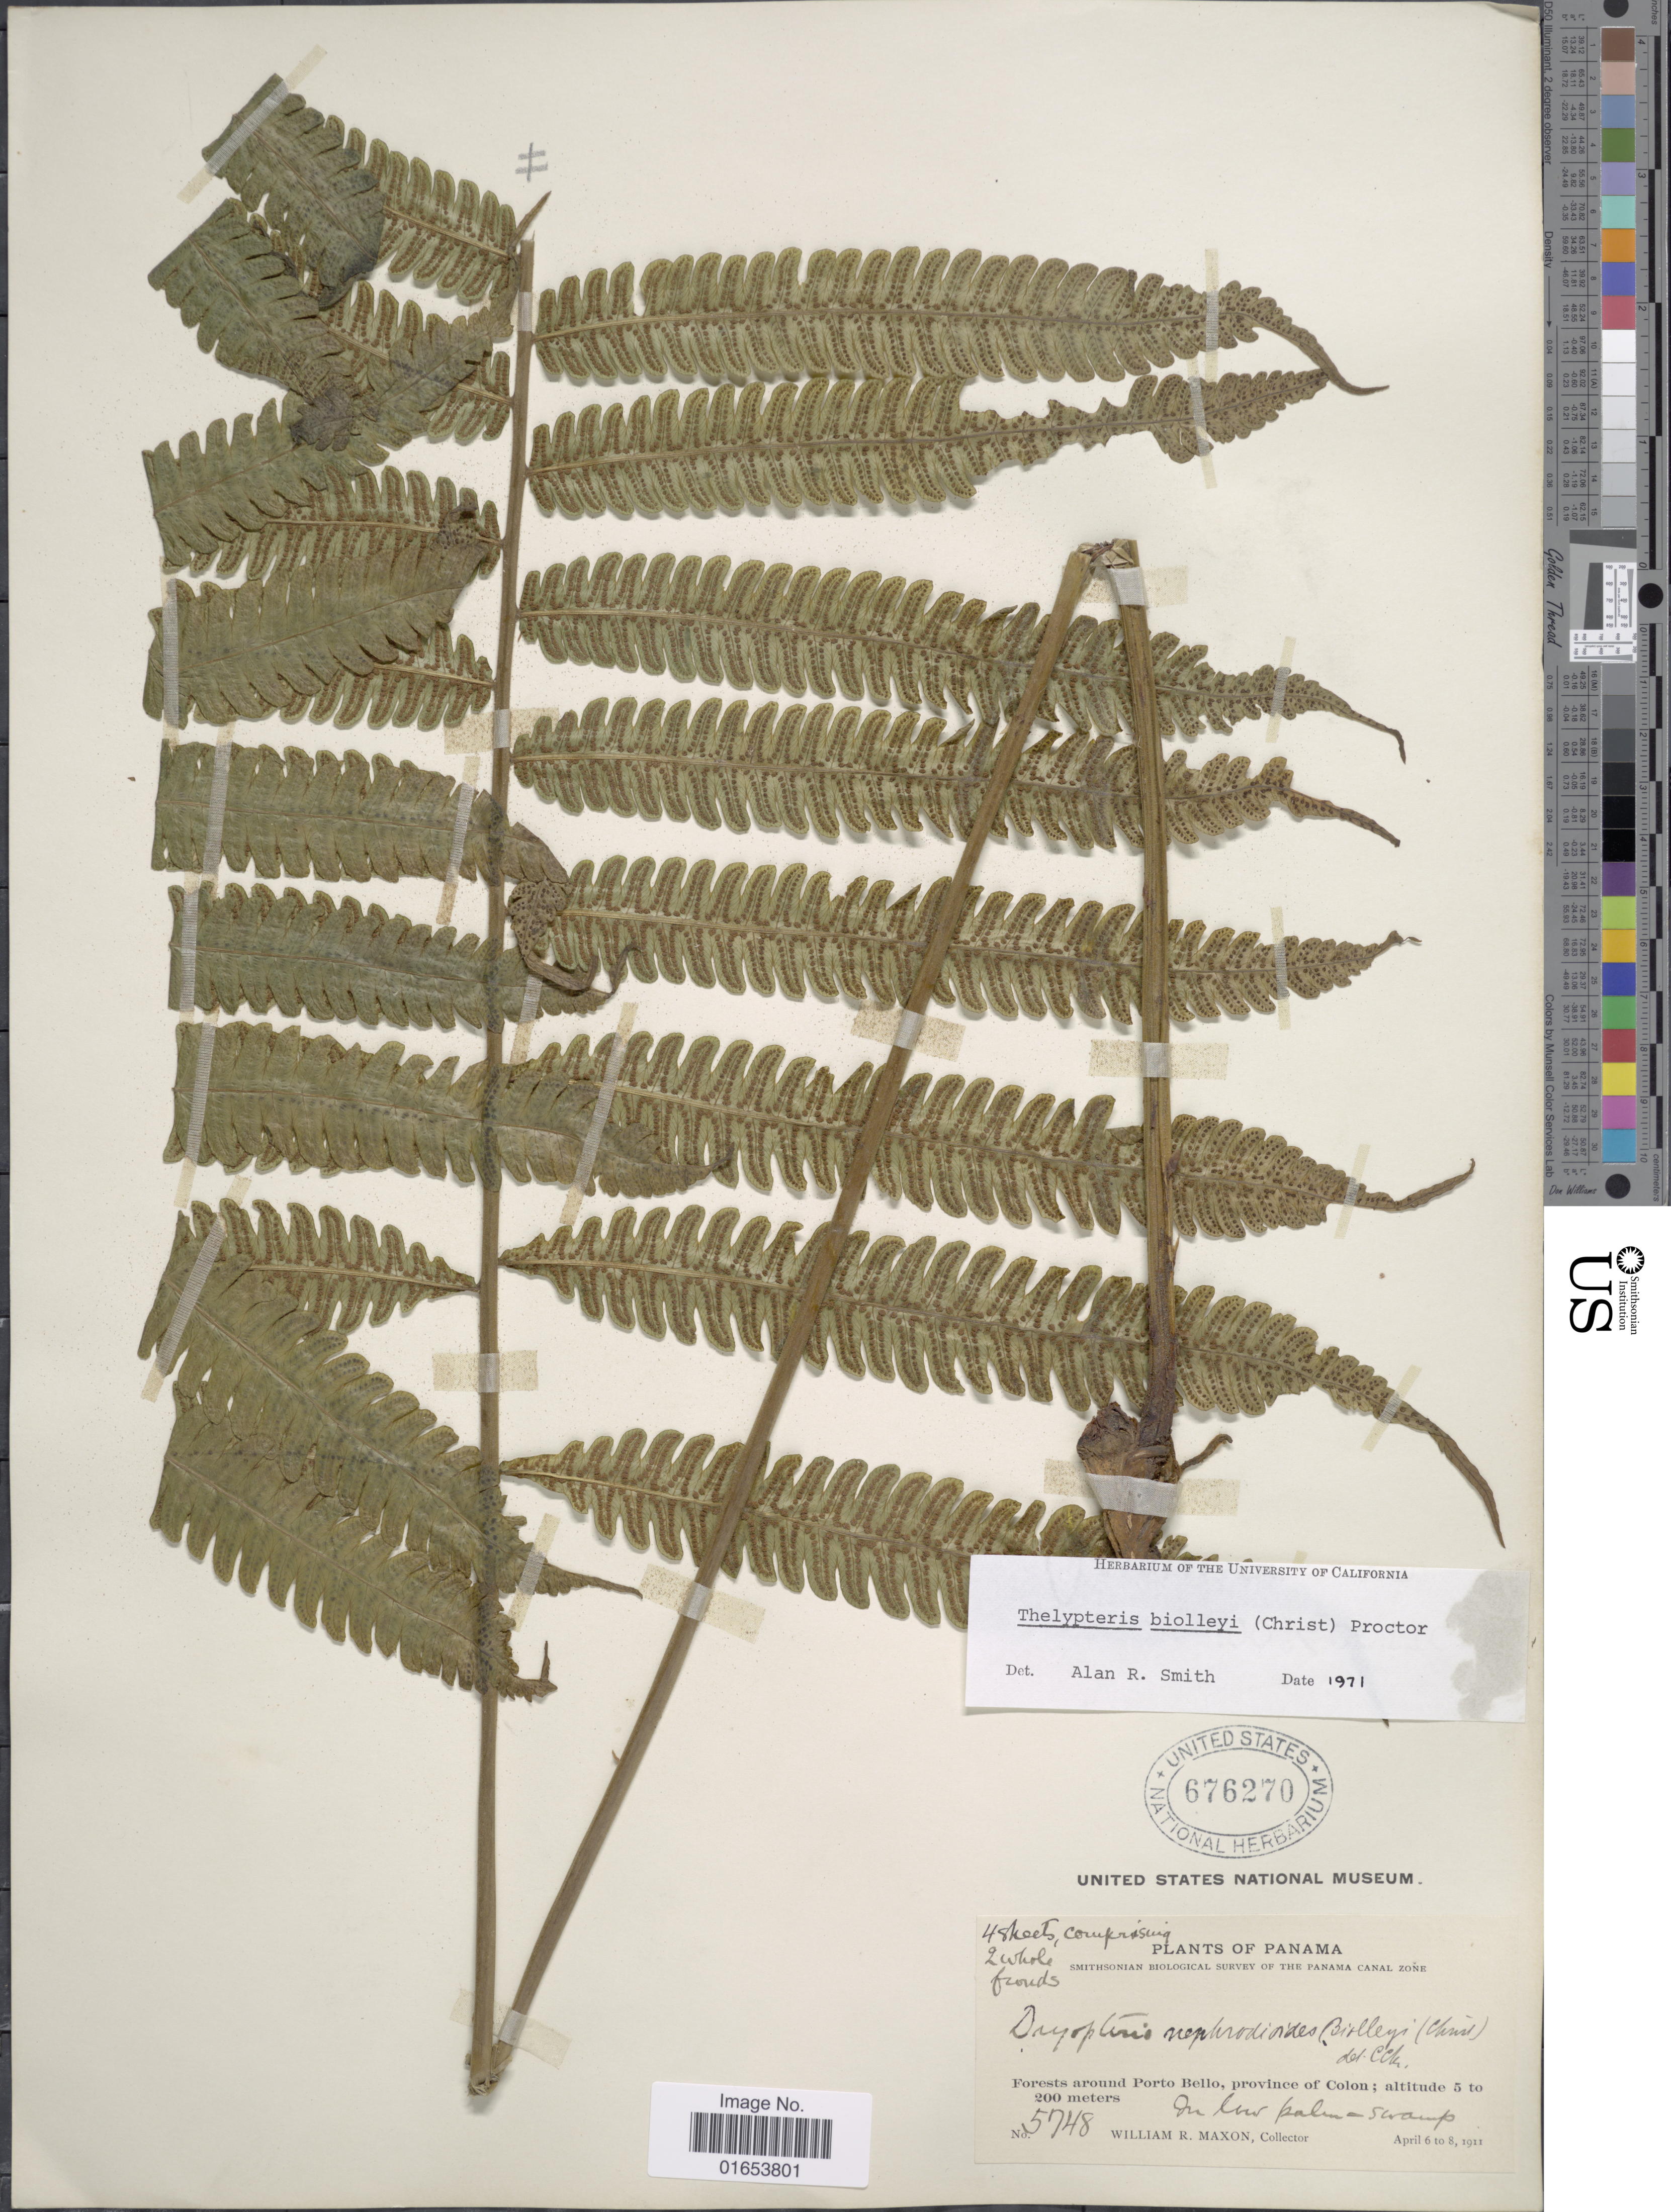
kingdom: Plantae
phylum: Tracheophyta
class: Polypodiopsida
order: Polypodiales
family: Thelypteridaceae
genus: Goniopteris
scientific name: Goniopteris biolleyi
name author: (C. Chr.) Pic. Serm.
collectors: W. R. Maxon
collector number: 5748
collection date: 1911-04-06/1911-04-08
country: Panama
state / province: Colón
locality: Forests around Porto Bello, province of Colon, Panama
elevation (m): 5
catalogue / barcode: US 676270